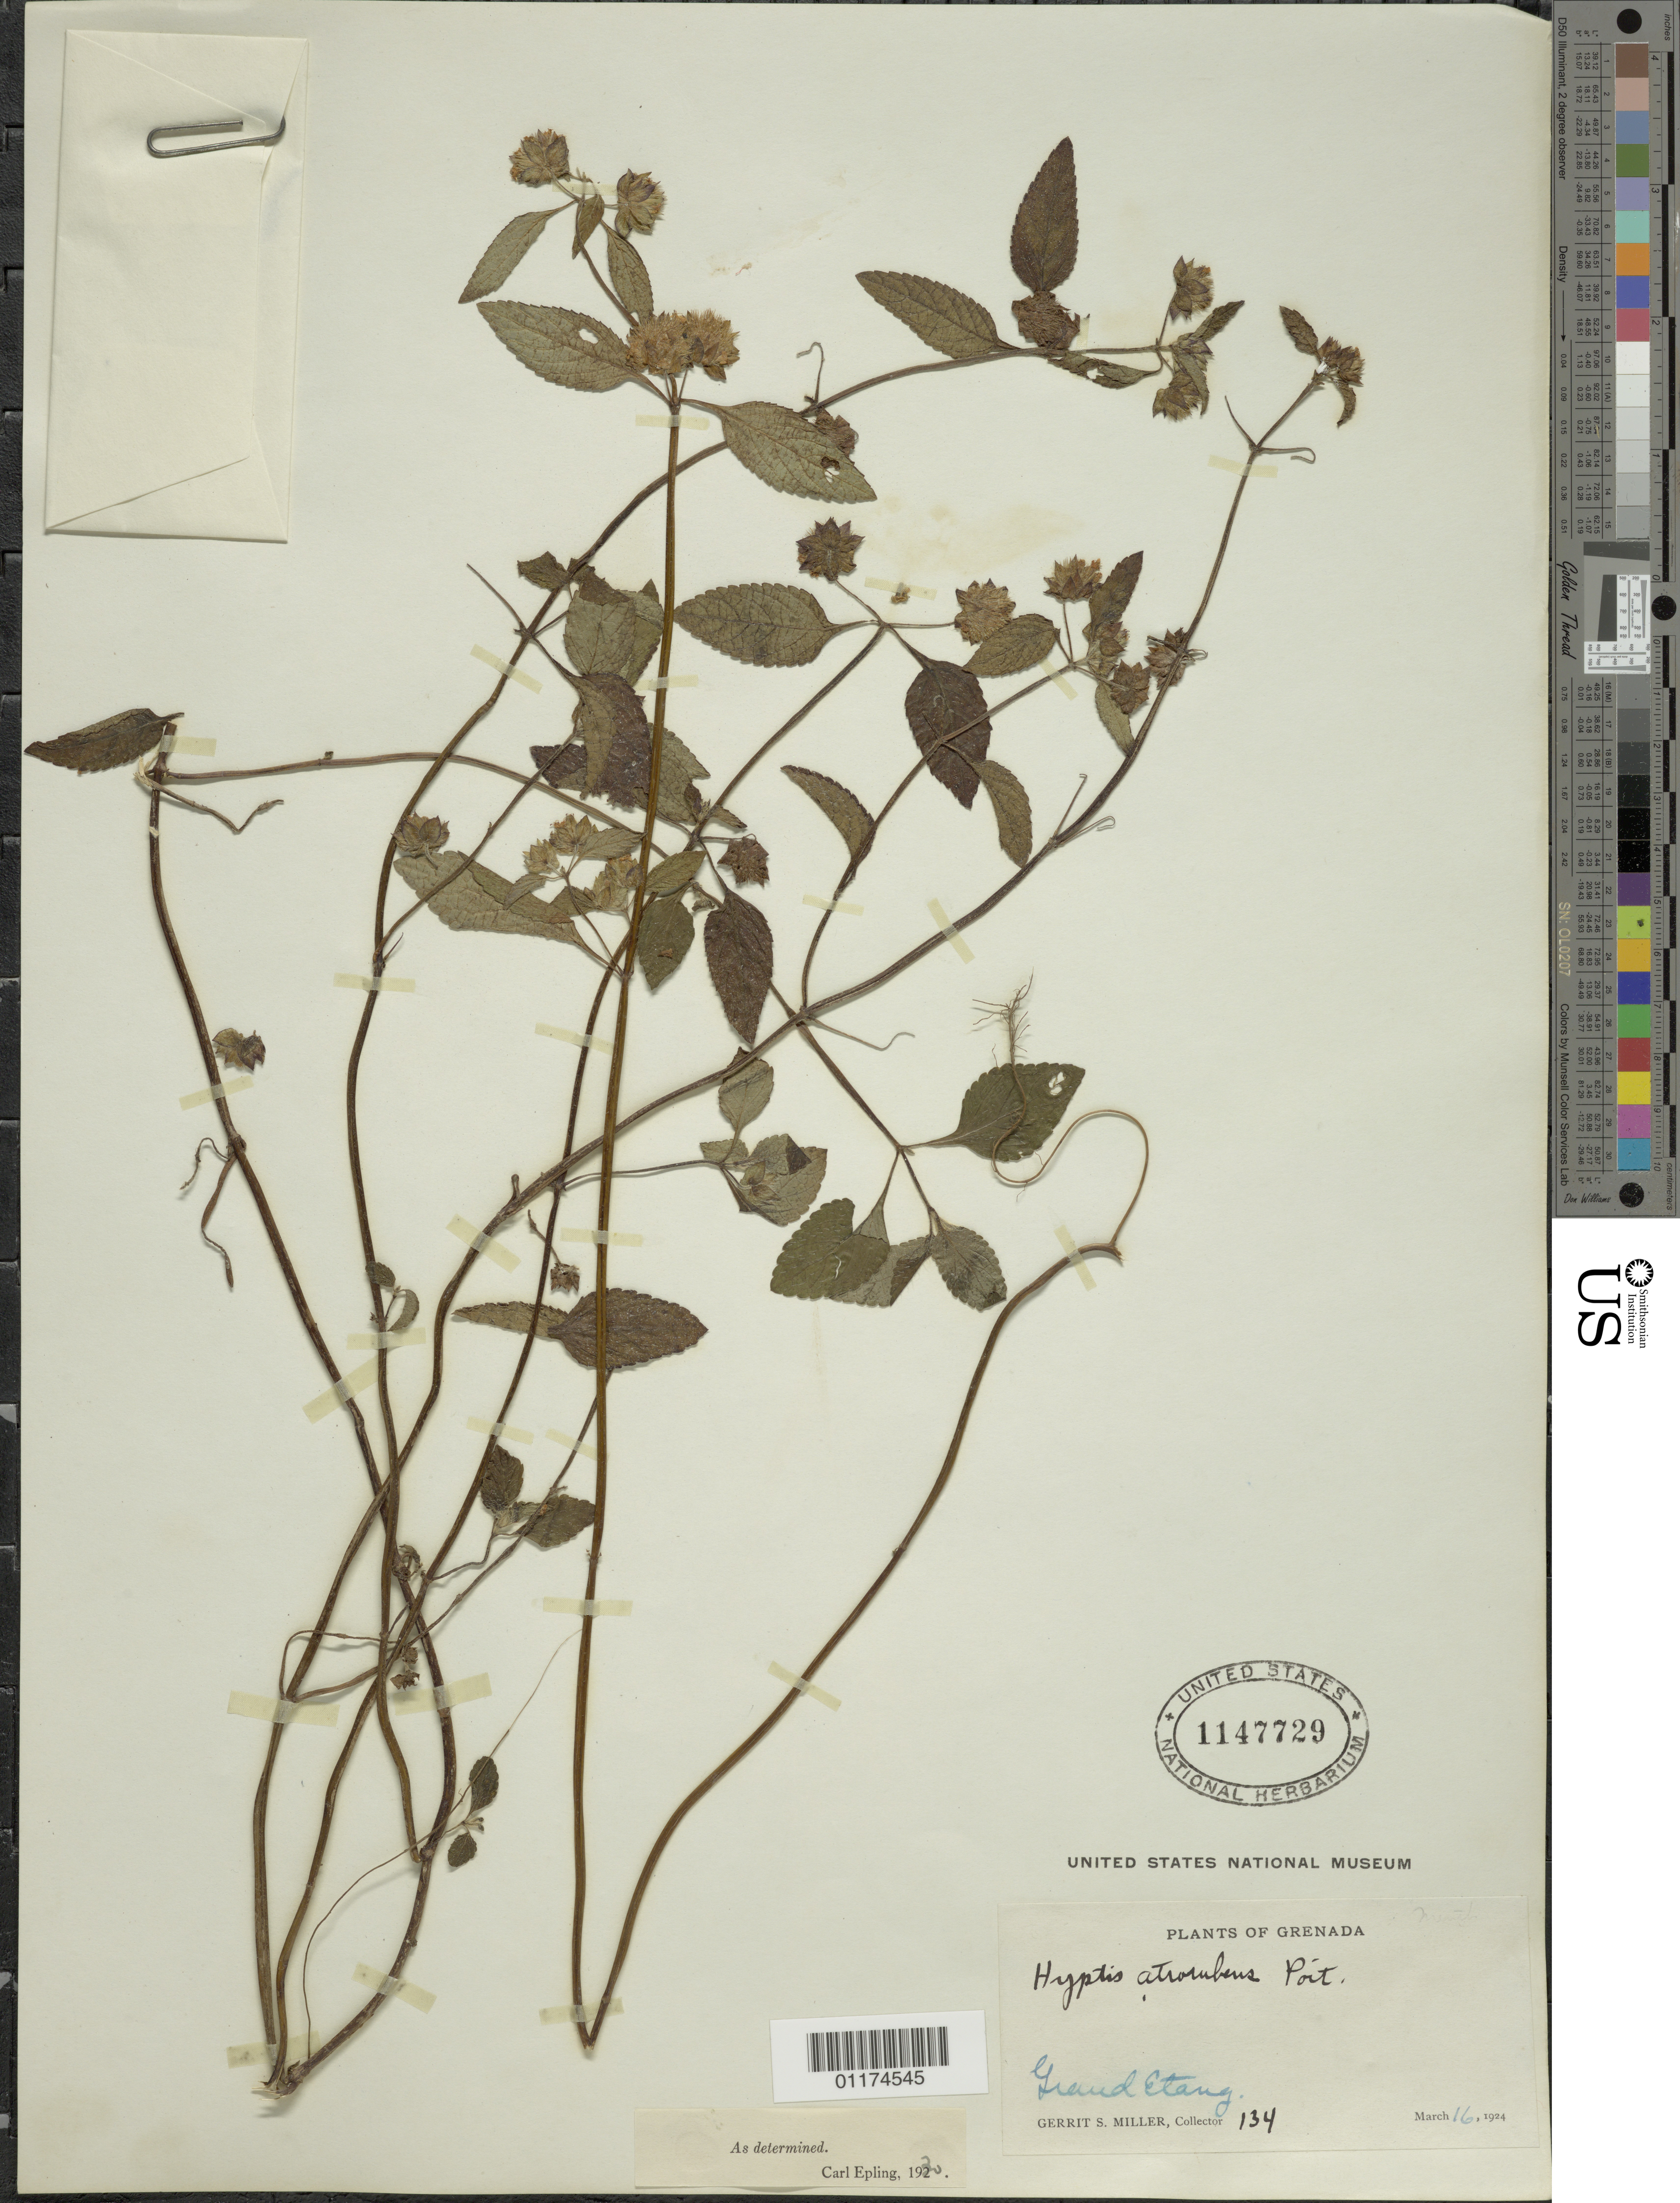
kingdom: Plantae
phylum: Tracheophyta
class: Magnoliopsida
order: Lamiales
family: Lamiaceae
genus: Hyptis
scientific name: Hyptis atrorubens var. atrorubens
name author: Poit.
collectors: G. S. Miller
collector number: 134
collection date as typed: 16 Mar 1924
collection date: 1924-03-16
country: Grenada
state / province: Saint Andrew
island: Grenada I.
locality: Grand Etang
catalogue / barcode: US 1147729